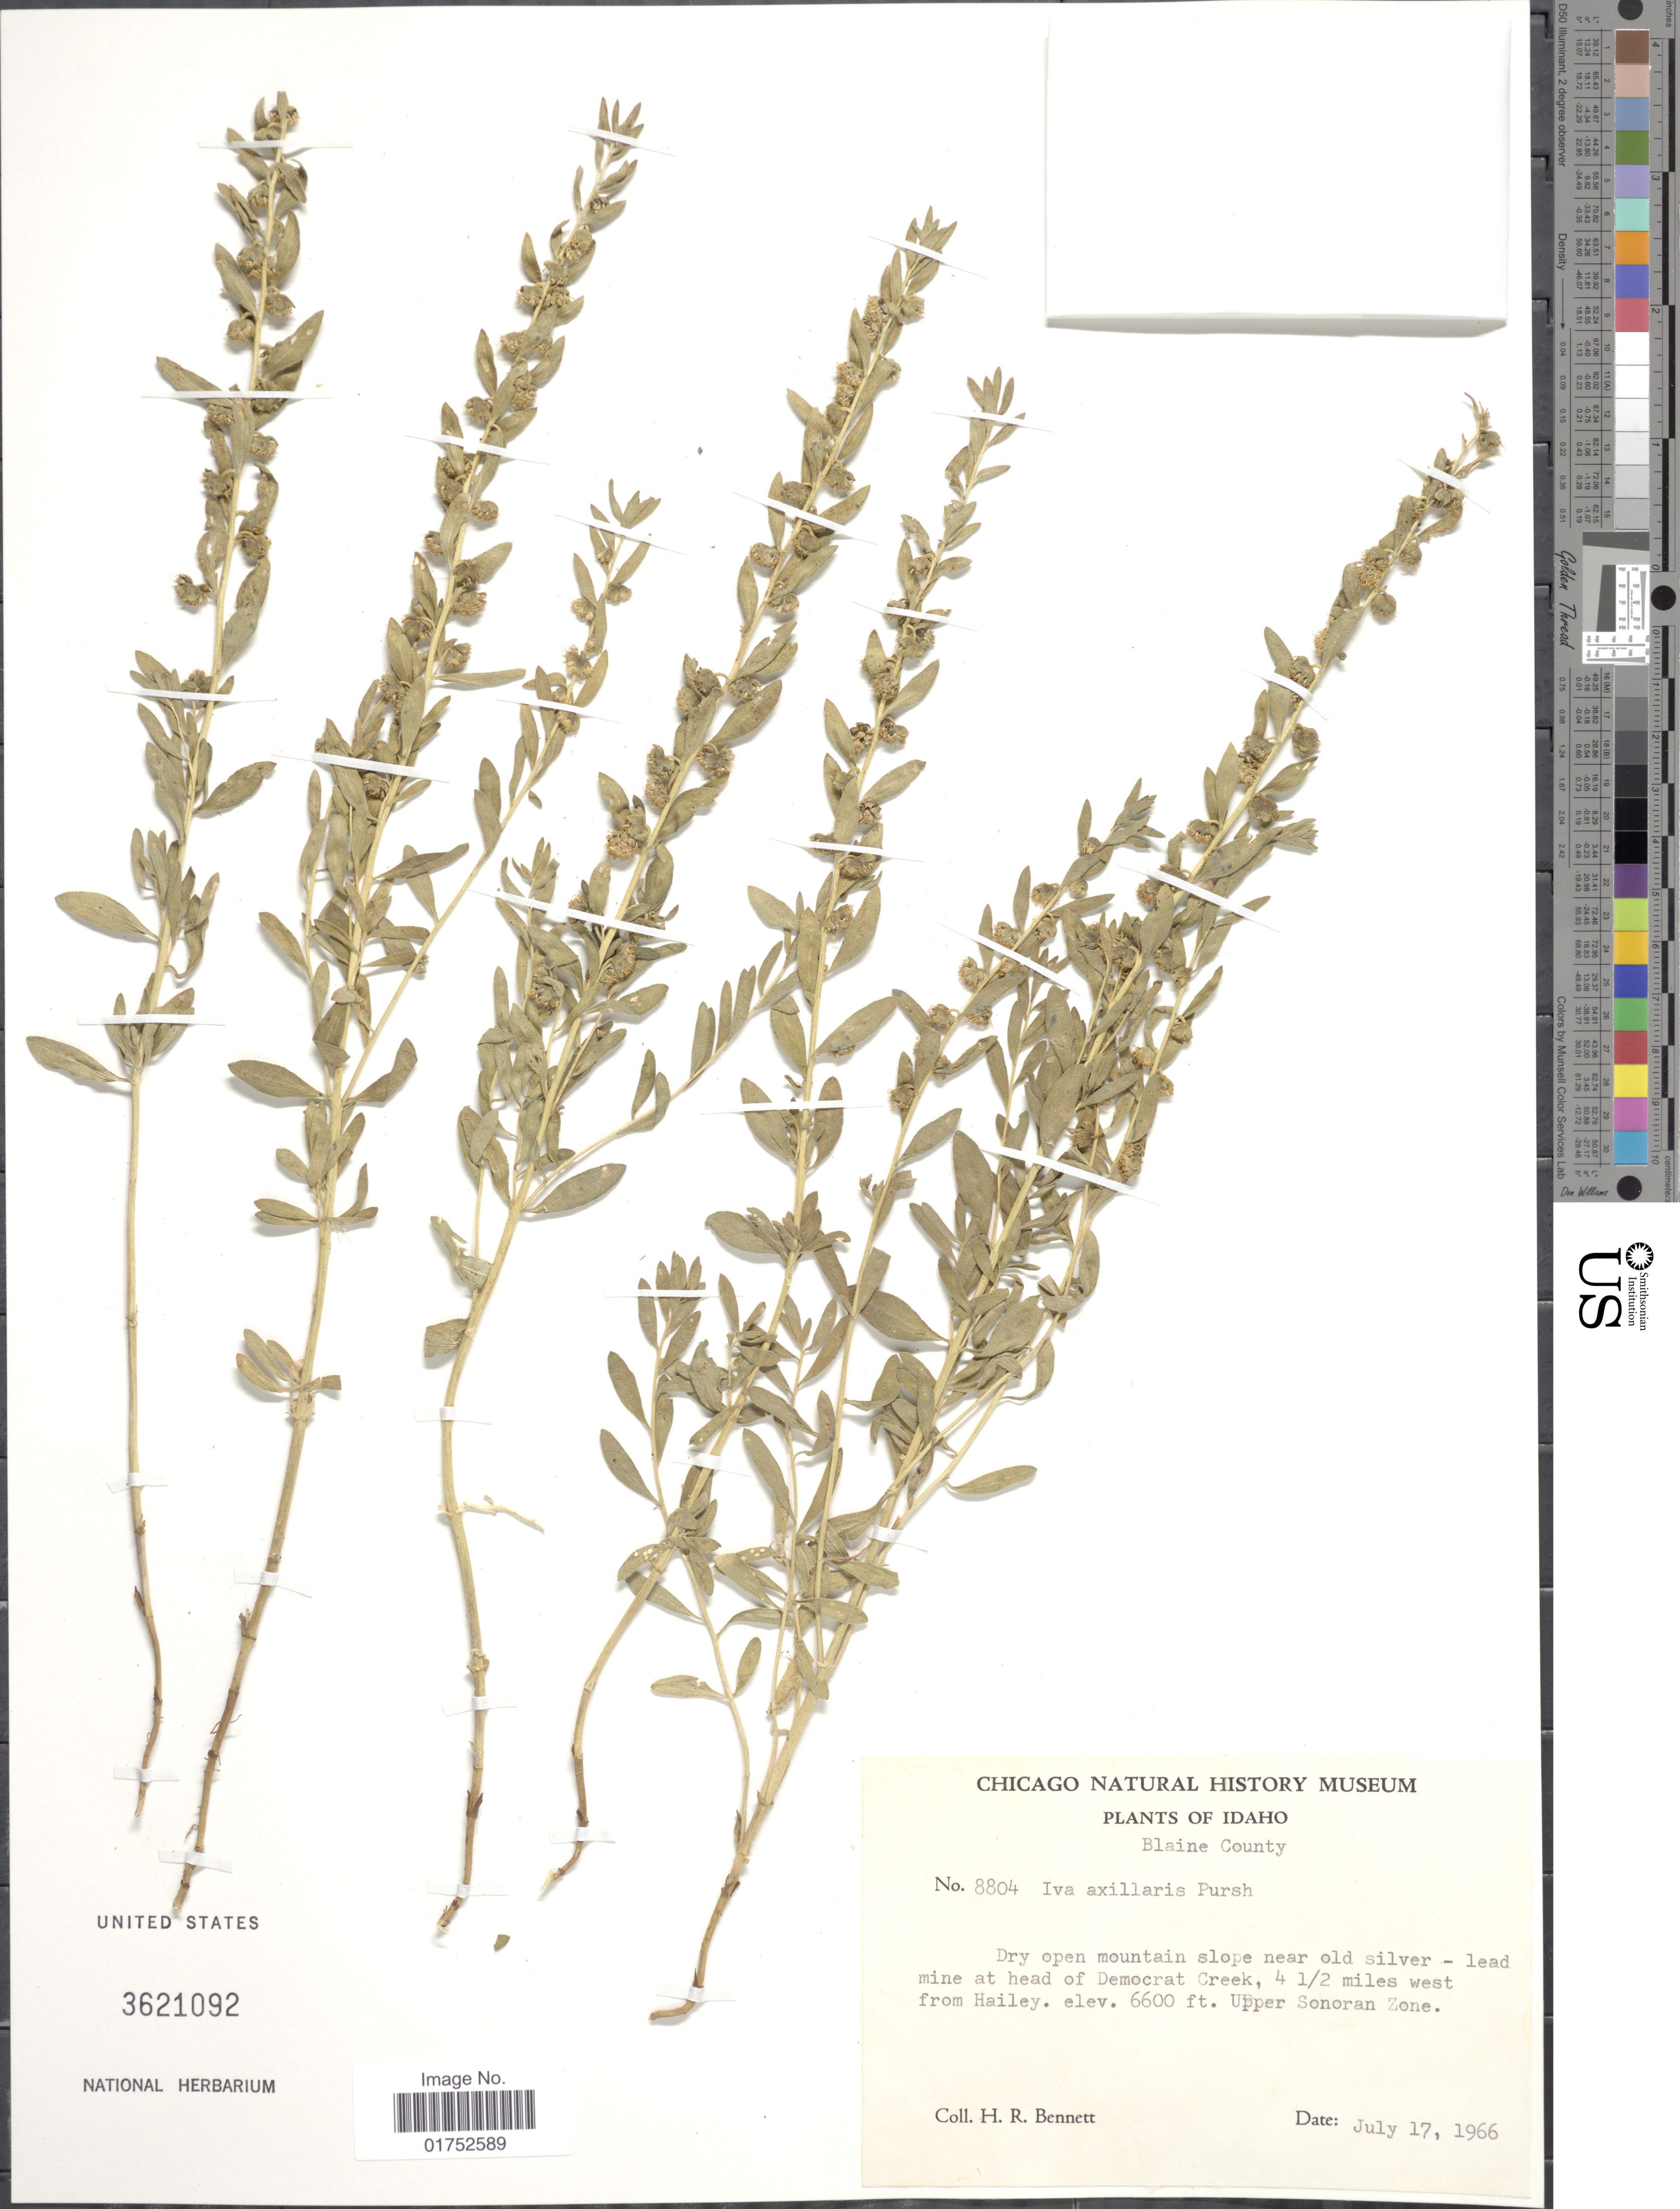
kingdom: Plantae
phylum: Tracheophyta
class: Magnoliopsida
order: Asterales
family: Asteraceae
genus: Iva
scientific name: Iva axillaris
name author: Pursh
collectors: H. R. Bennett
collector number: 8804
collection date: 1966-07-17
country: United States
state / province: Idaho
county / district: Blaine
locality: lead mine at head of Democrat Creek, 4½ miles west from Hailey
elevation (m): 2012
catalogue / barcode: US 3621092